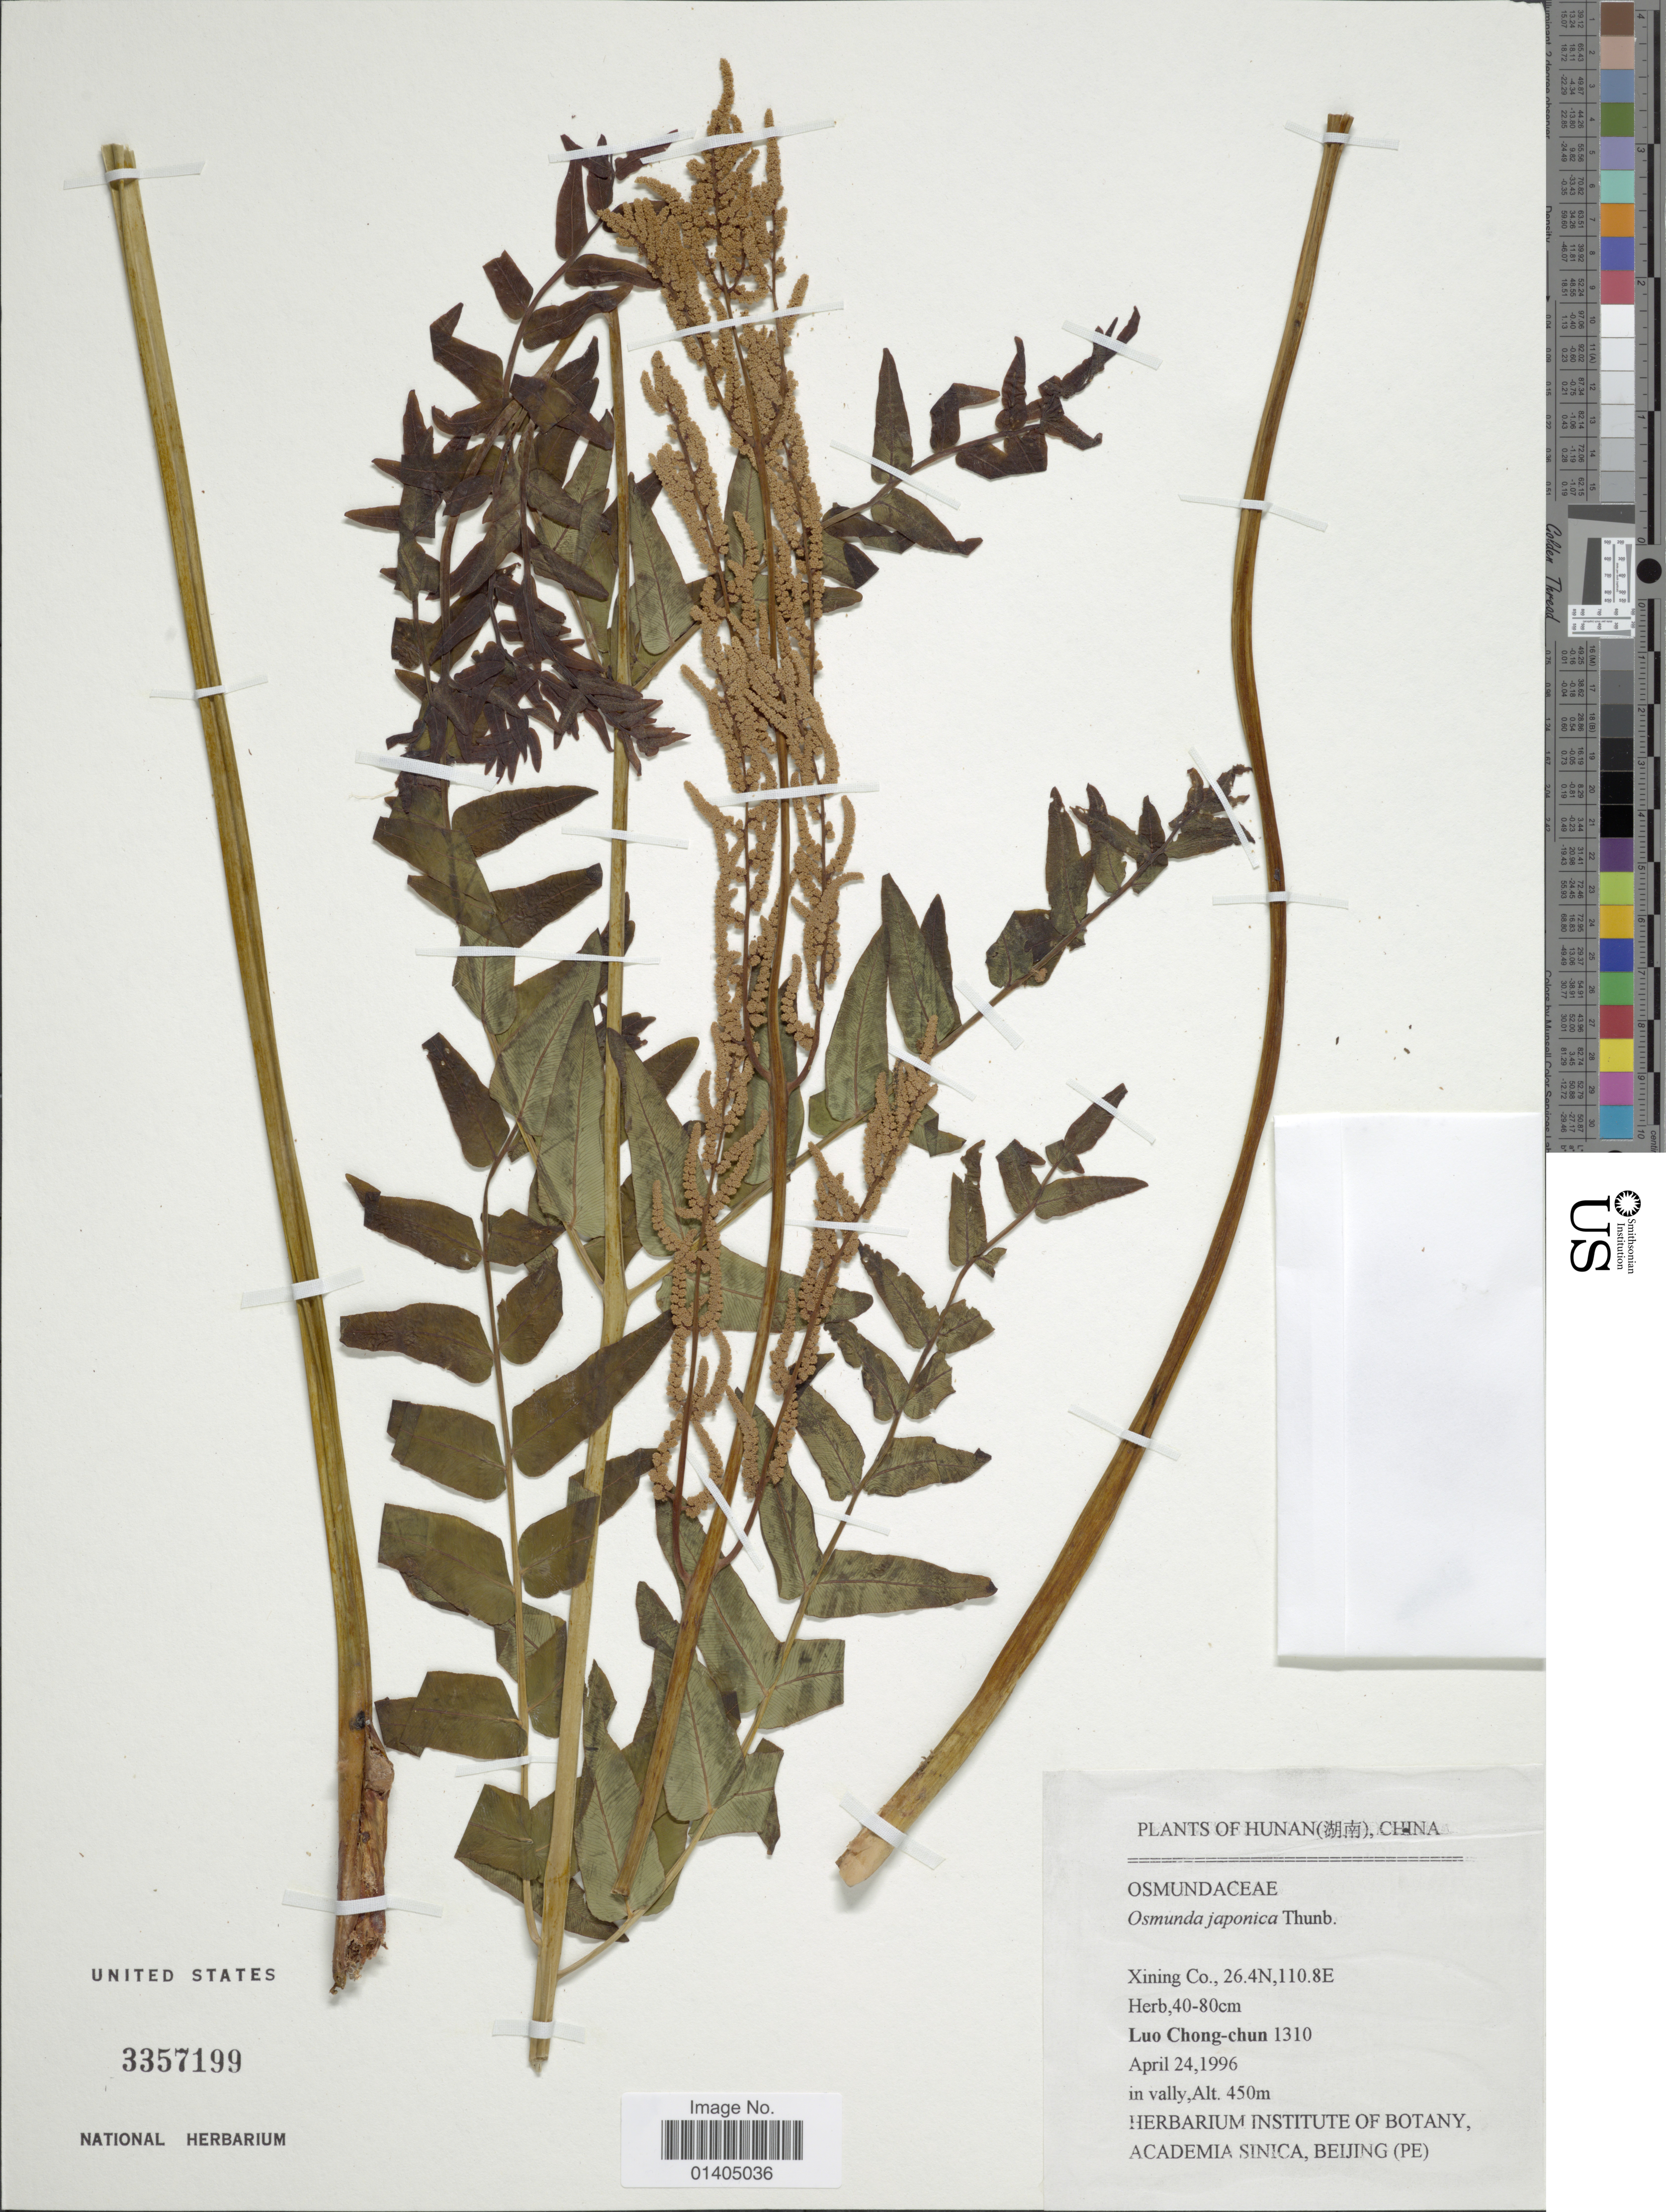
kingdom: Plantae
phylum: Tracheophyta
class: Polypodiopsida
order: Osmundales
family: Osmundaceae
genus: Osmunda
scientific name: Osmunda japonica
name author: Thunb.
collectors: L. Chong-Chun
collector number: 1310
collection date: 1996-04-24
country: China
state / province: Hunan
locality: Xining Co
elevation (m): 450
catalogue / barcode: US 3357199